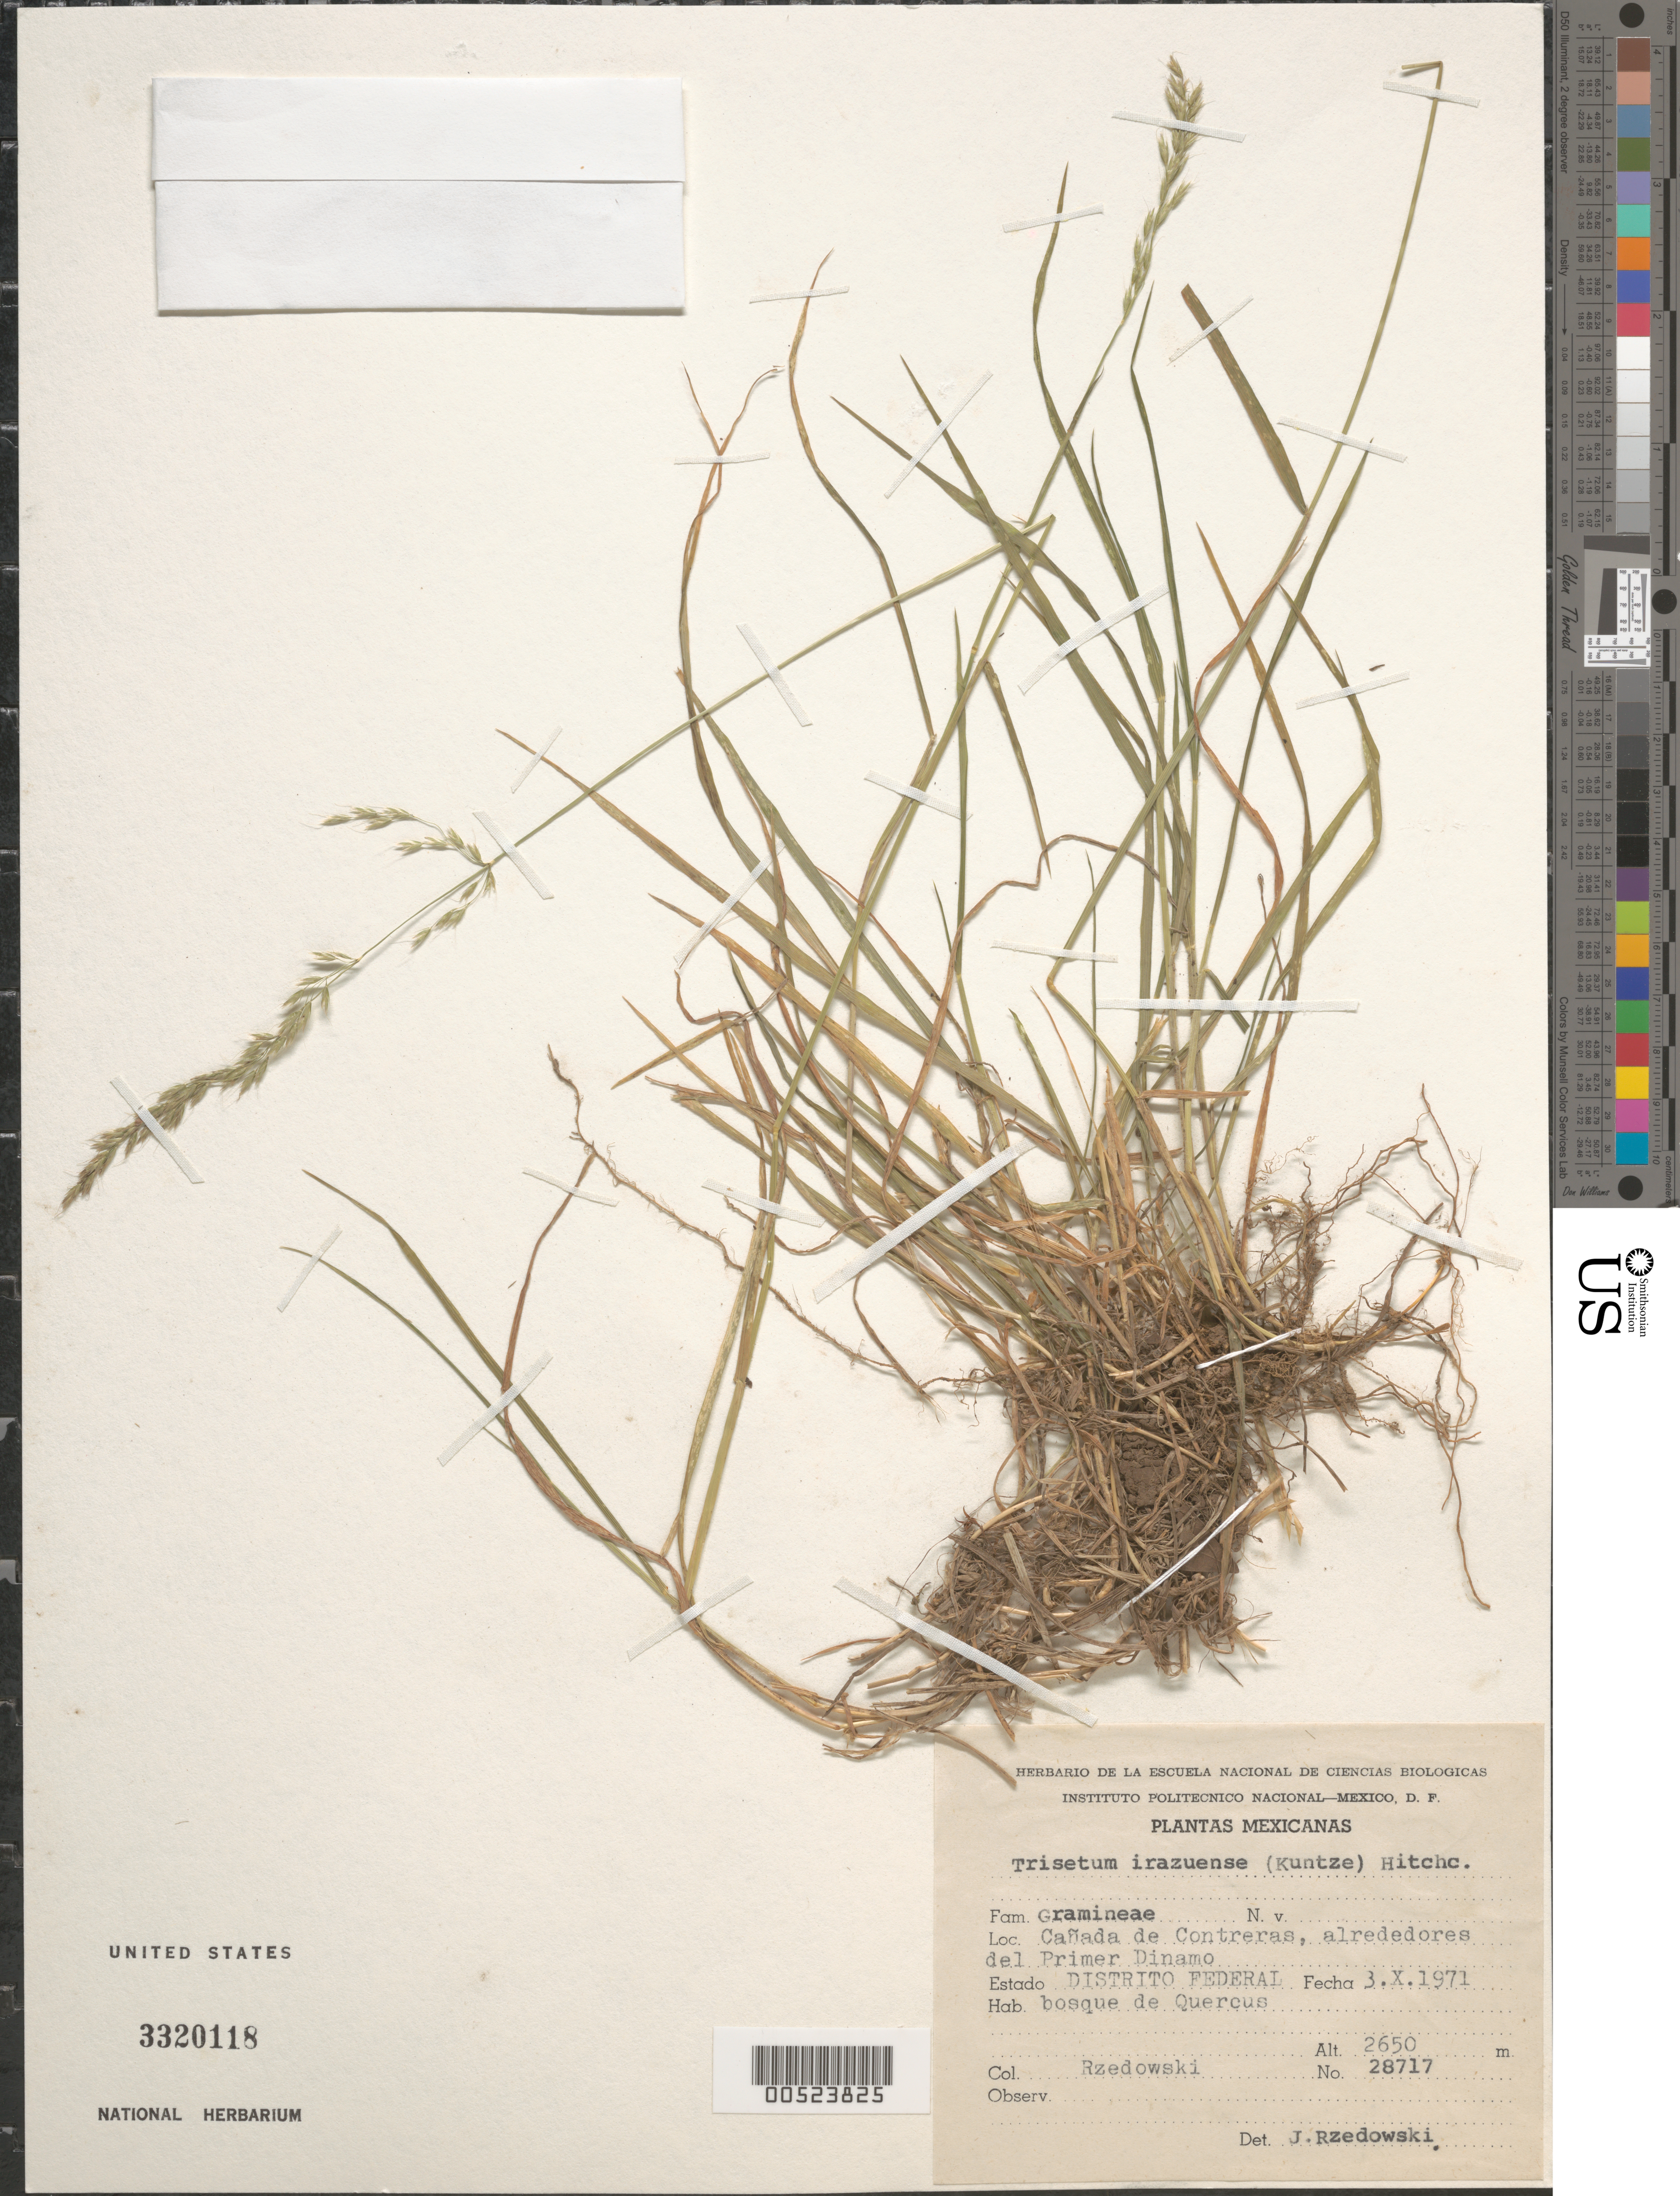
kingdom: Plantae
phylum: Tracheophyta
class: Liliopsida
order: Poales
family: Poaceae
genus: Peyritschia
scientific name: Peyritschia irazuensis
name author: (Kuntze) P.M. Peterson et al.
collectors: J. Rzedowski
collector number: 28717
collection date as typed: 3 Oct 1971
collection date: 1971-10-03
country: Mexico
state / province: Distrito Federal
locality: Cañada de Contreras, alrededores del Primer Dinamo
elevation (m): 2650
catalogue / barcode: US 3320118